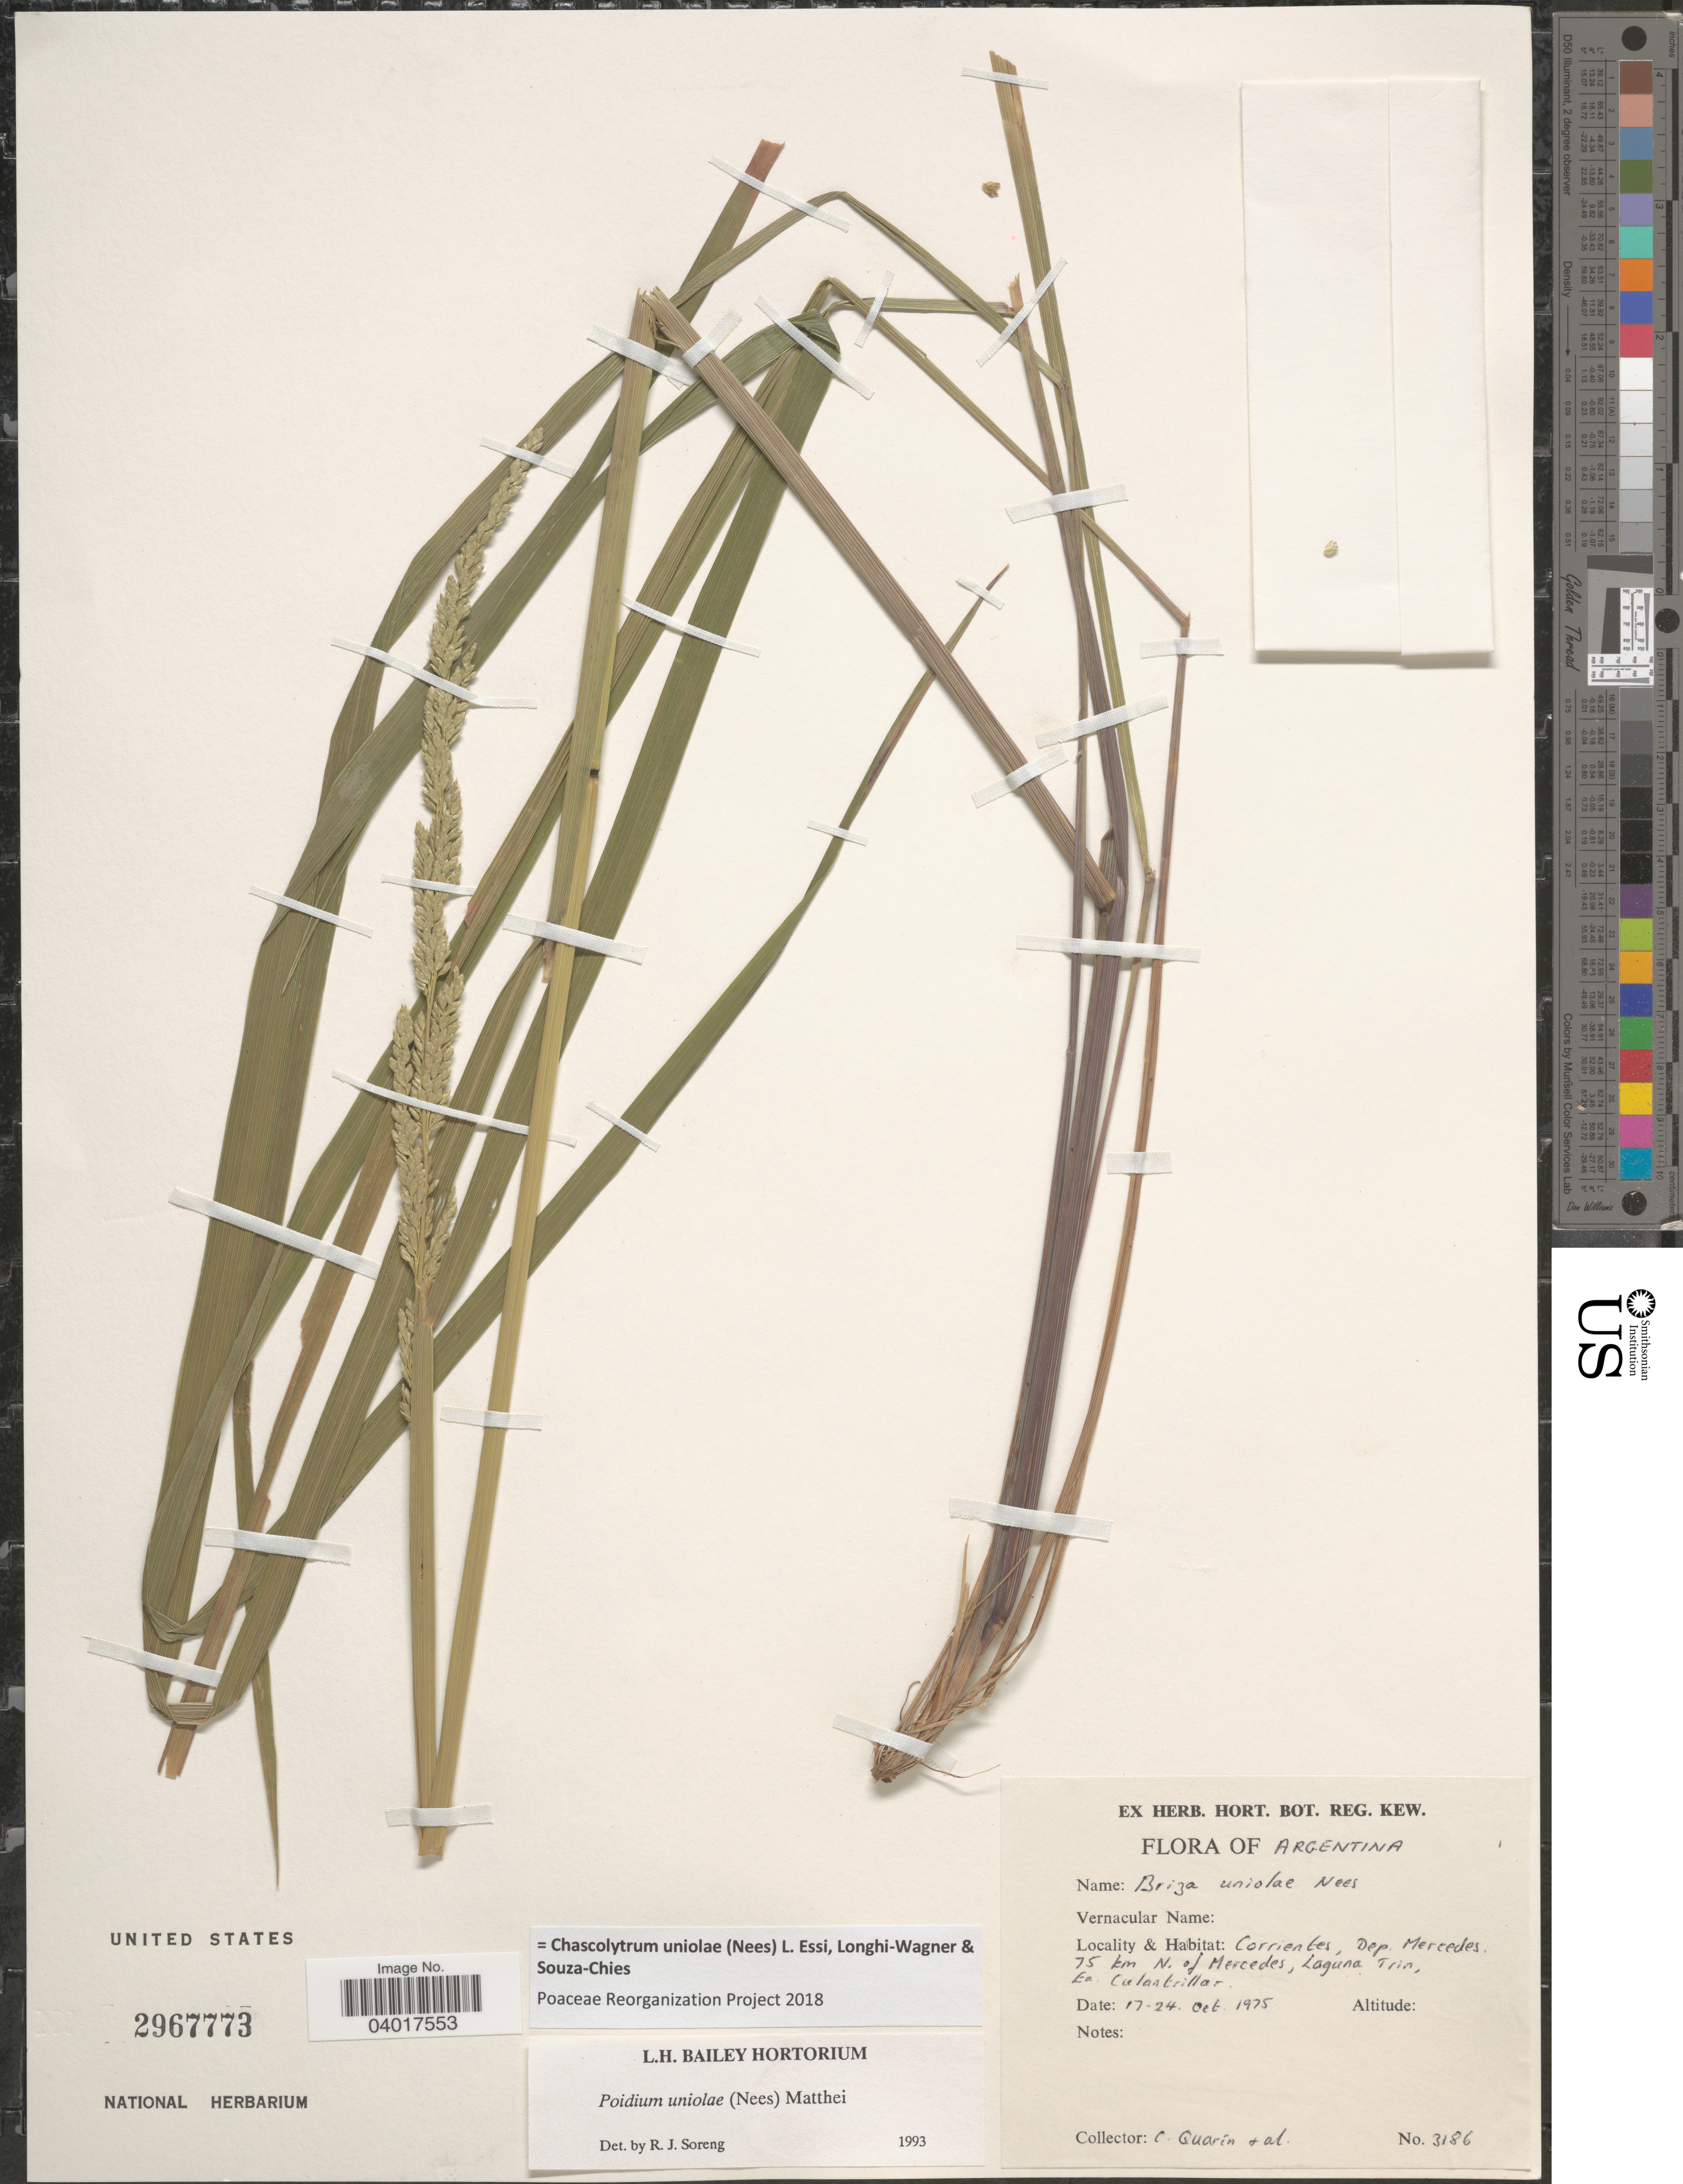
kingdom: Plantae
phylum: Tracheophyta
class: Liliopsida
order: Poales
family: Poaceae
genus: Chascolytrum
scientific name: Chascolytrum uniolae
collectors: C. Quarín & et al.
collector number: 3186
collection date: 1975-10-17/1975-10-24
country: Argentina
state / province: Corrientes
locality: Dep. Mercedes. 75 km N. of Mercedes, Laguna Trio.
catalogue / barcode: US 2967773